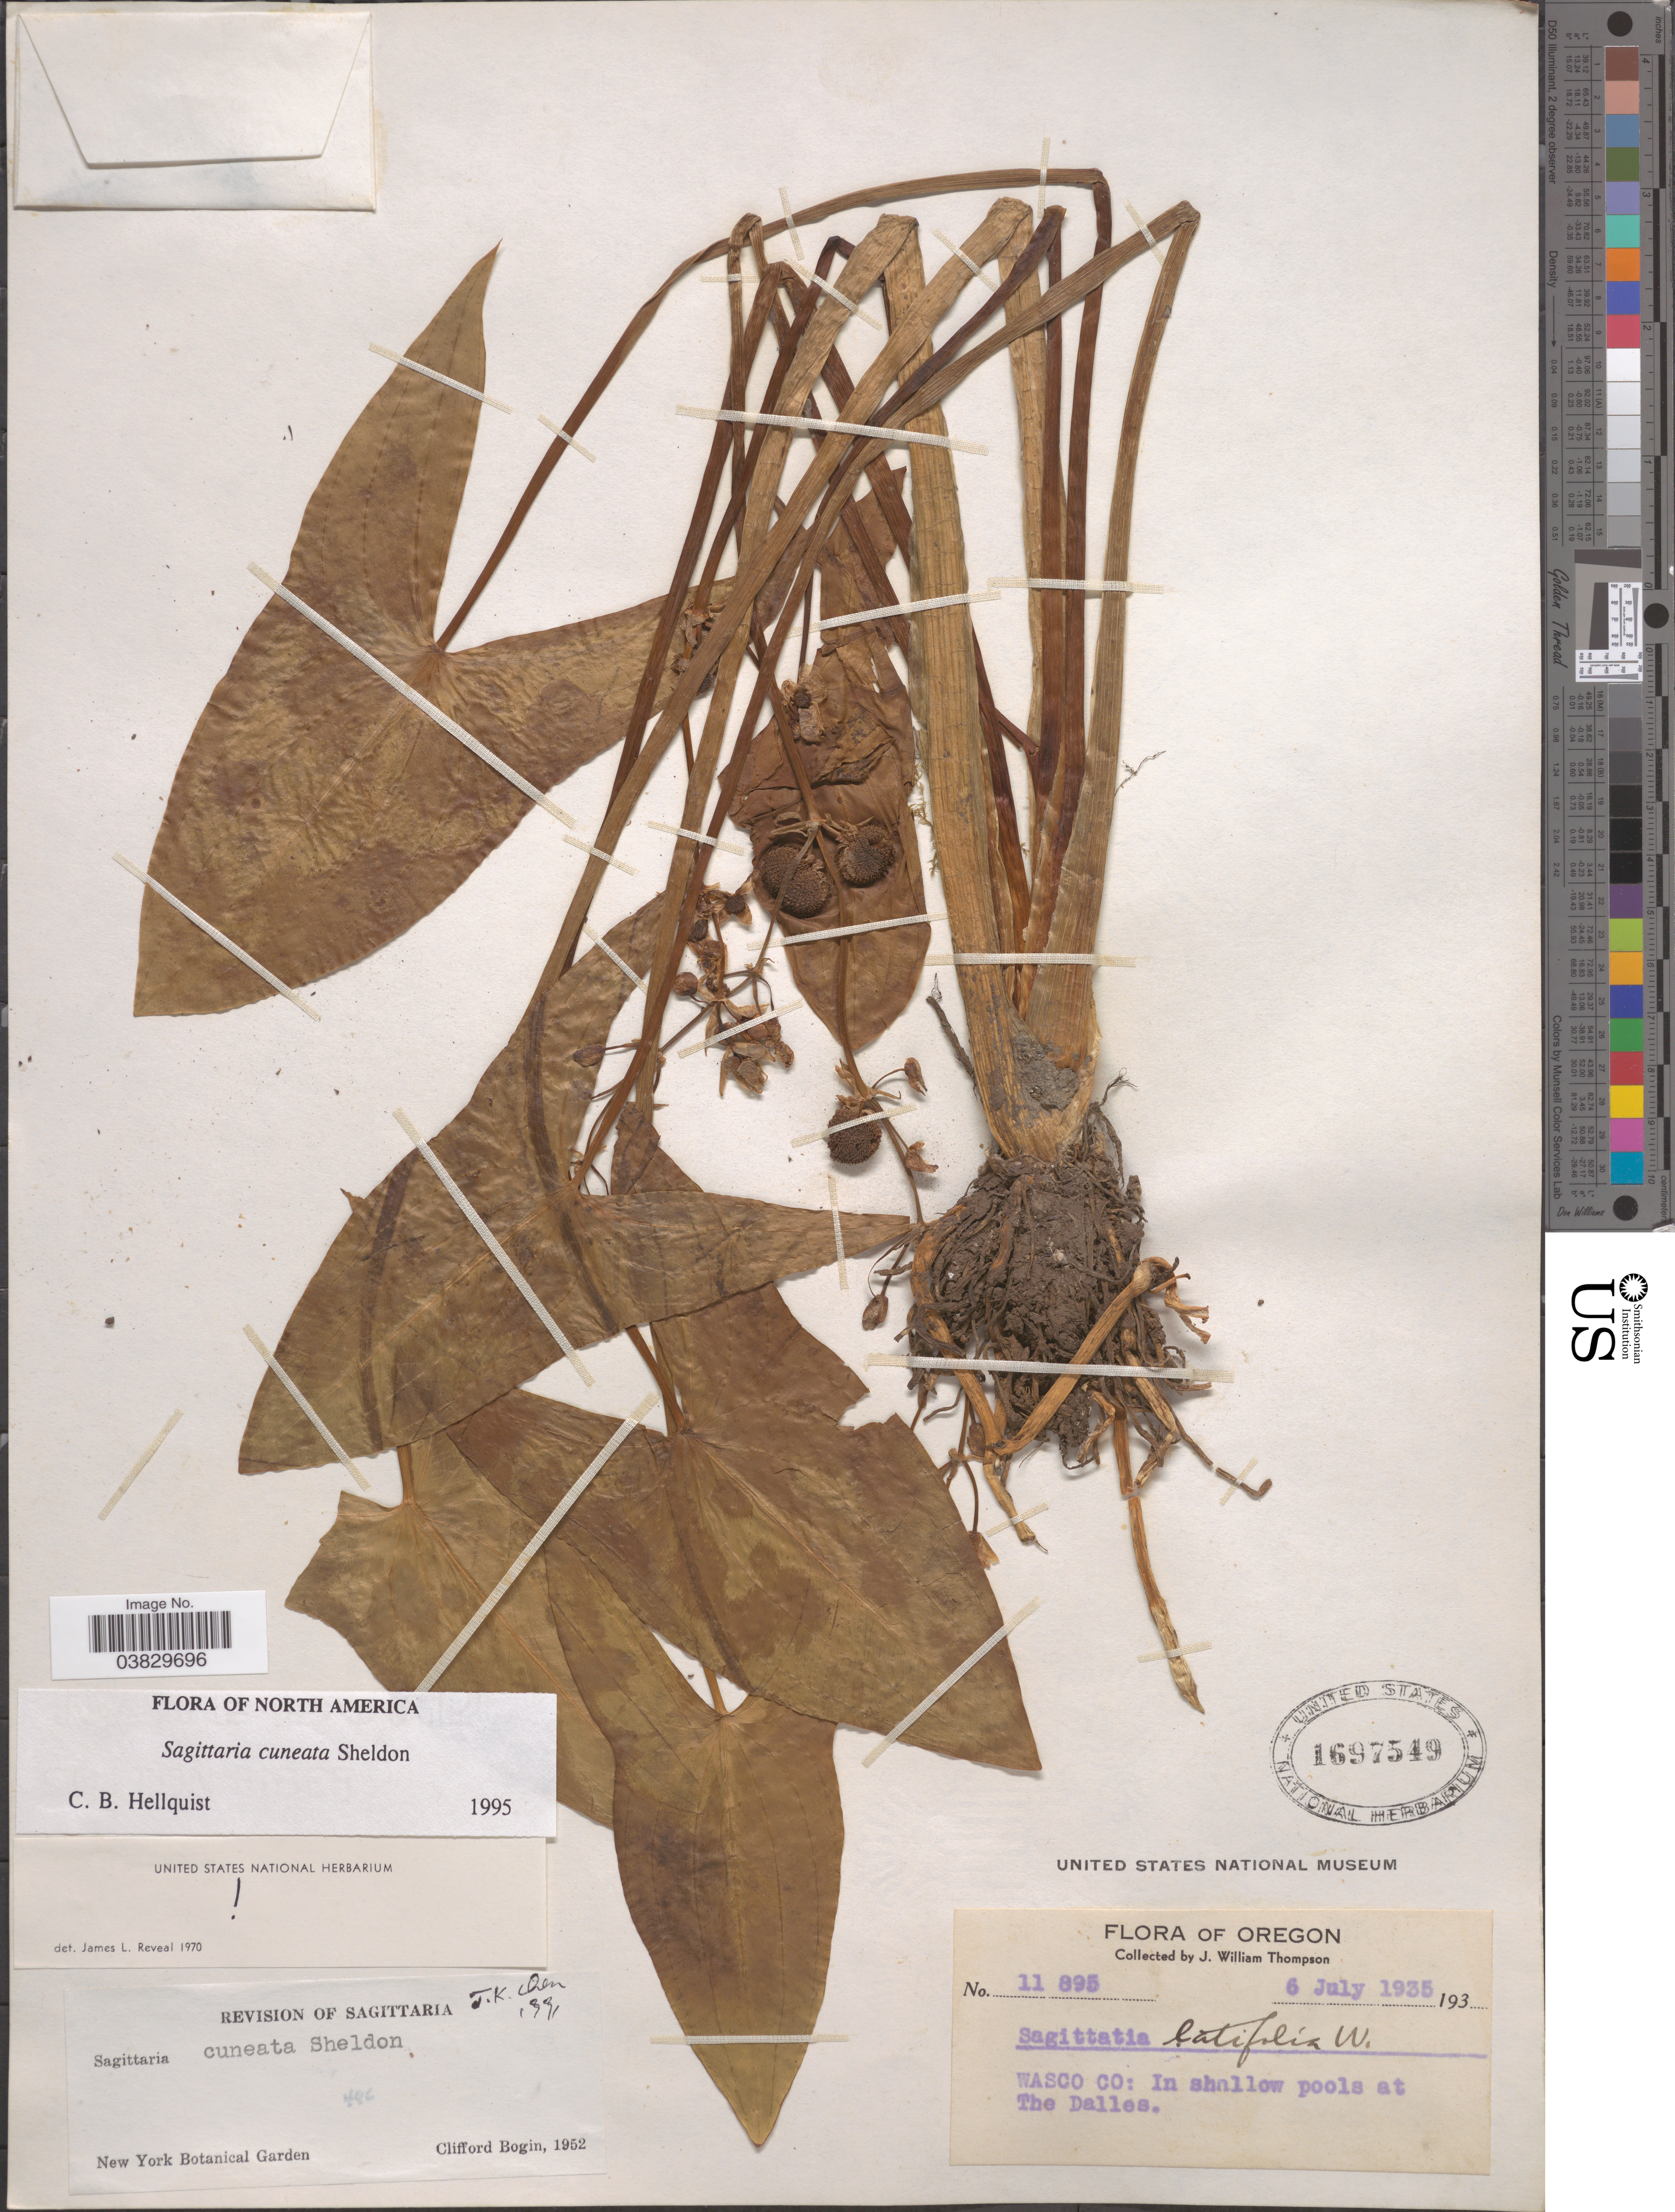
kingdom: Plantae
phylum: Tracheophyta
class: Liliopsida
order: Alismatales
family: Alismataceae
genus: Sagittaria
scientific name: Sagittaria cuneata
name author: E. Sheld.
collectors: J. W. Thompson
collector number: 11895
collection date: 1935-07-06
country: United States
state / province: Oregon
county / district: Wasco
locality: Wasco Co: In shallow pools at The Dalles.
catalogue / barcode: US 1697549